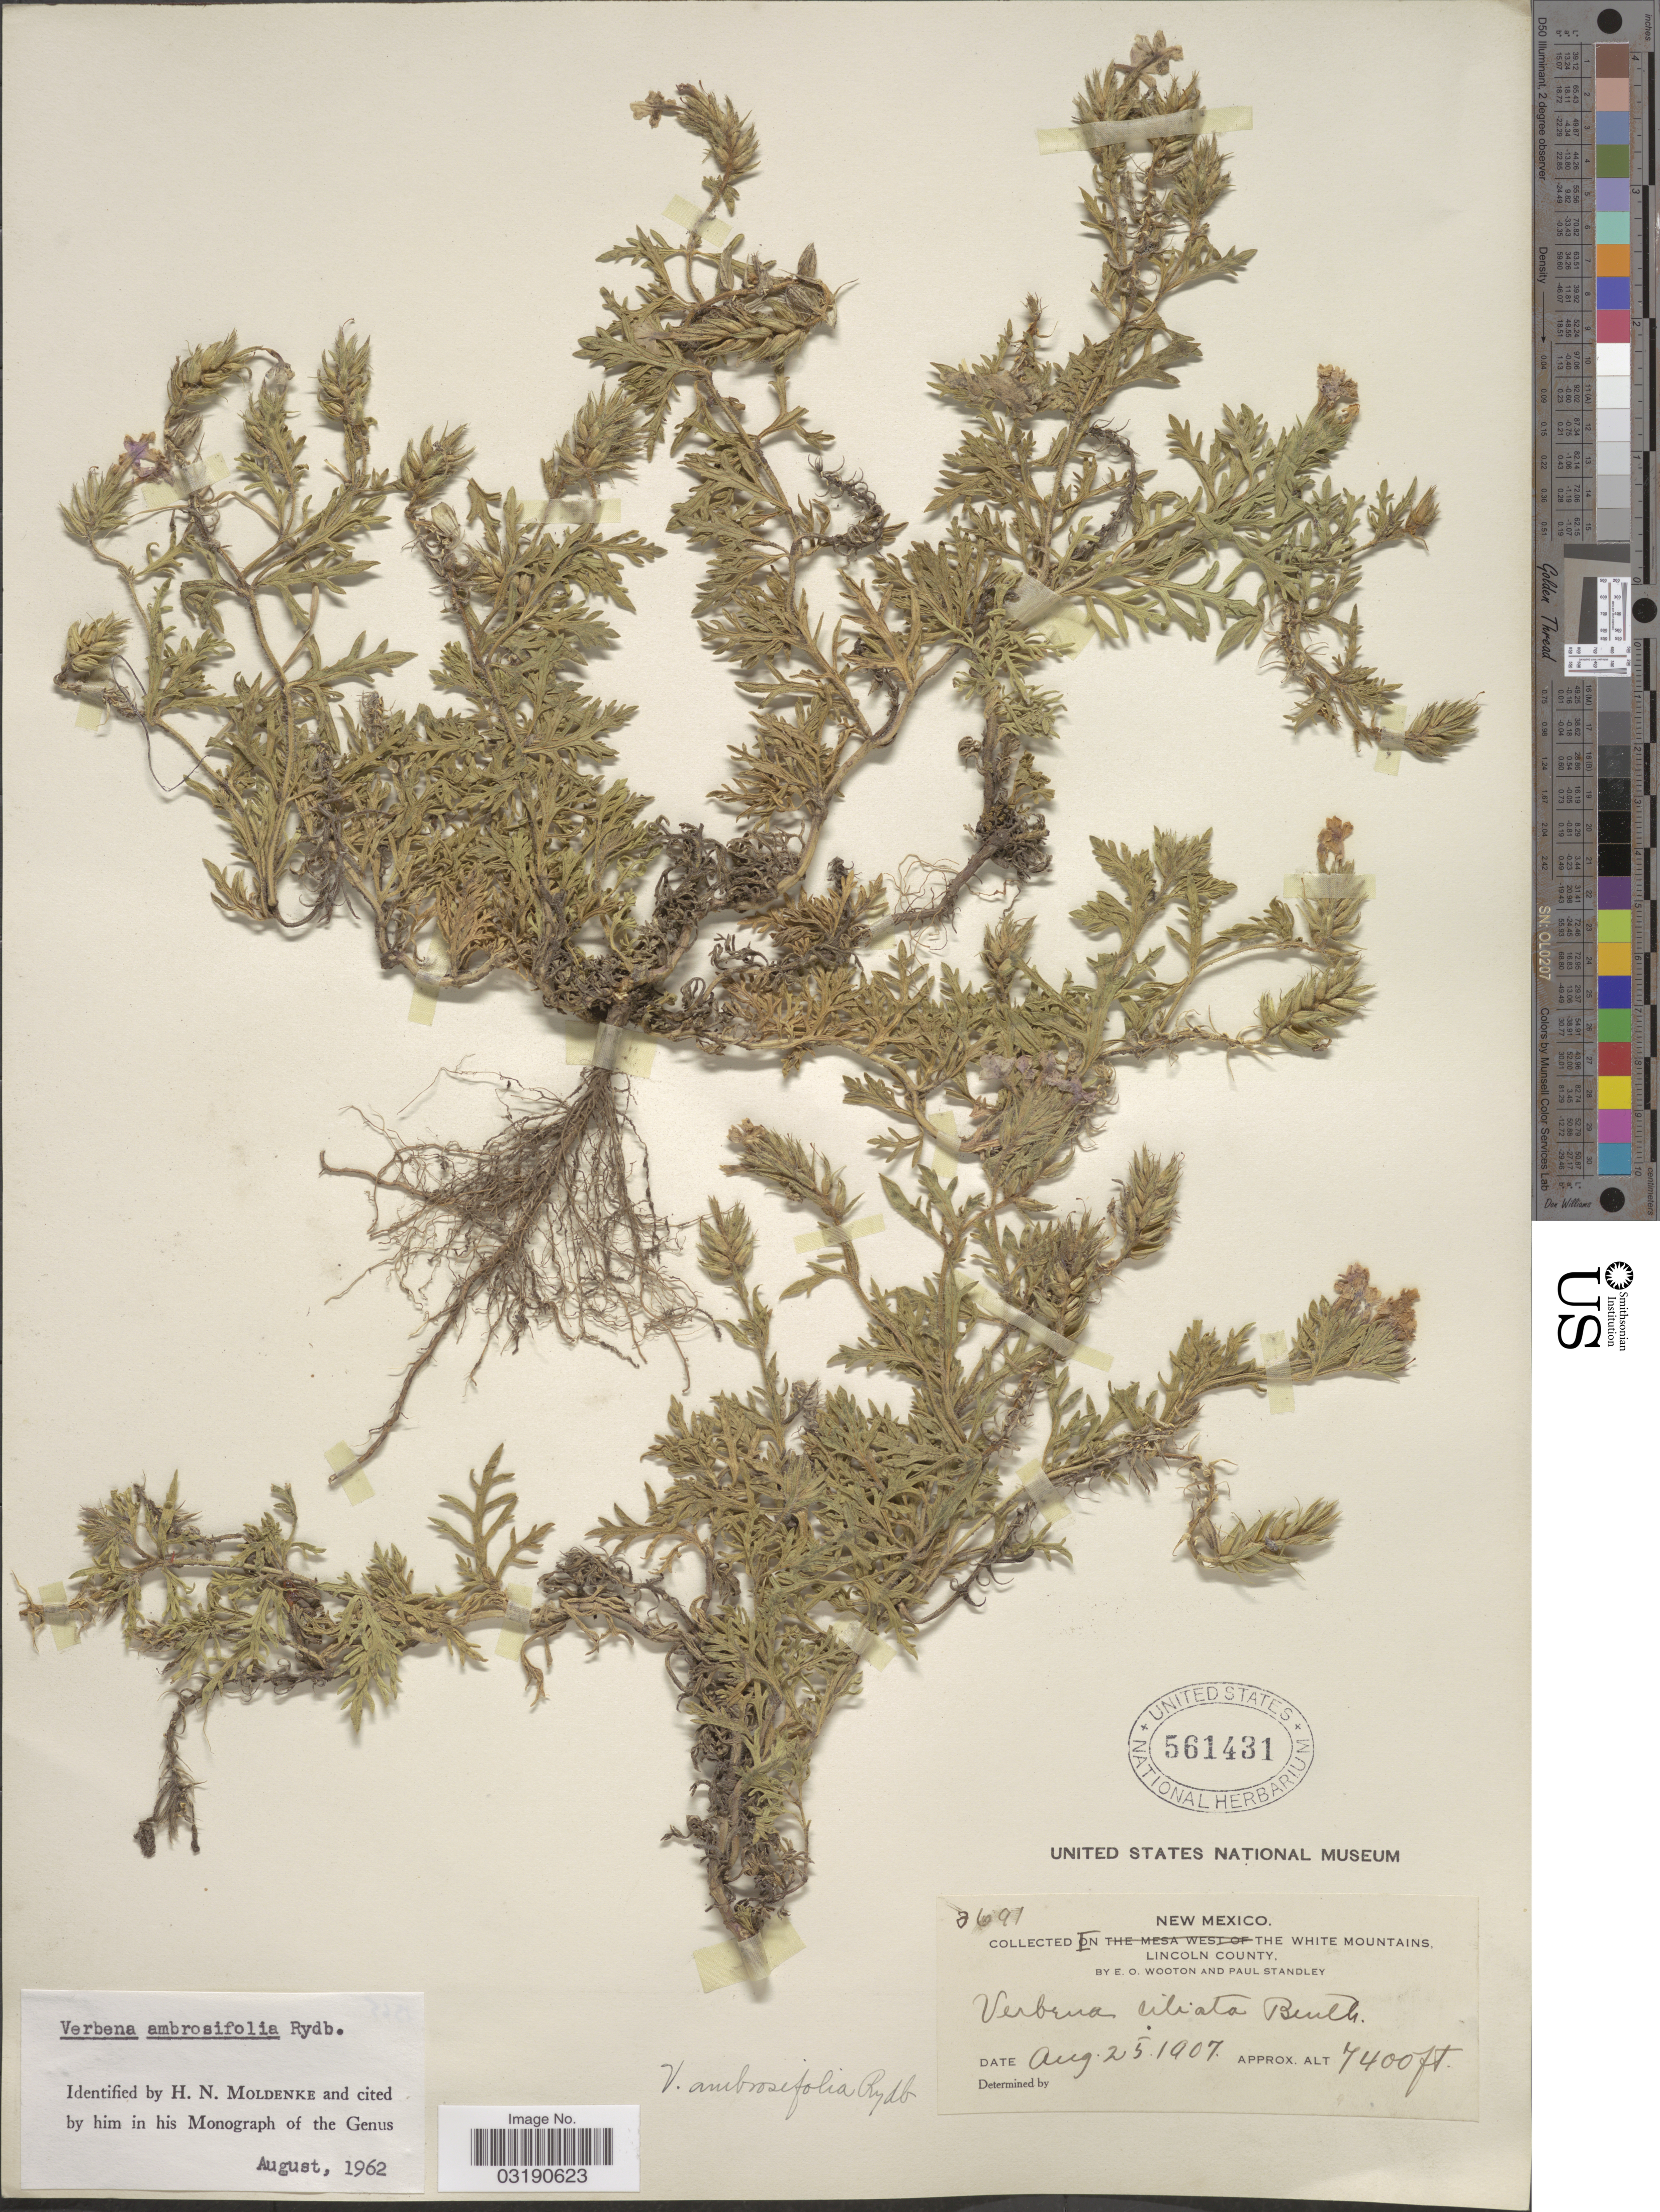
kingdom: Plantae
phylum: Tracheophyta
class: Magnoliopsida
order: Lamiales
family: Verbenaceae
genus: Verbena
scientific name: Verbena ambrosiifolia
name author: Rydb. ex Small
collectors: E. O. Wooton & P. C. Standley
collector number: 3691*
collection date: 1907-08-25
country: United States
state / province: New Mexico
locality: In the White Mountains, Lincoln County.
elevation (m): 2256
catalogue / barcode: US 561431